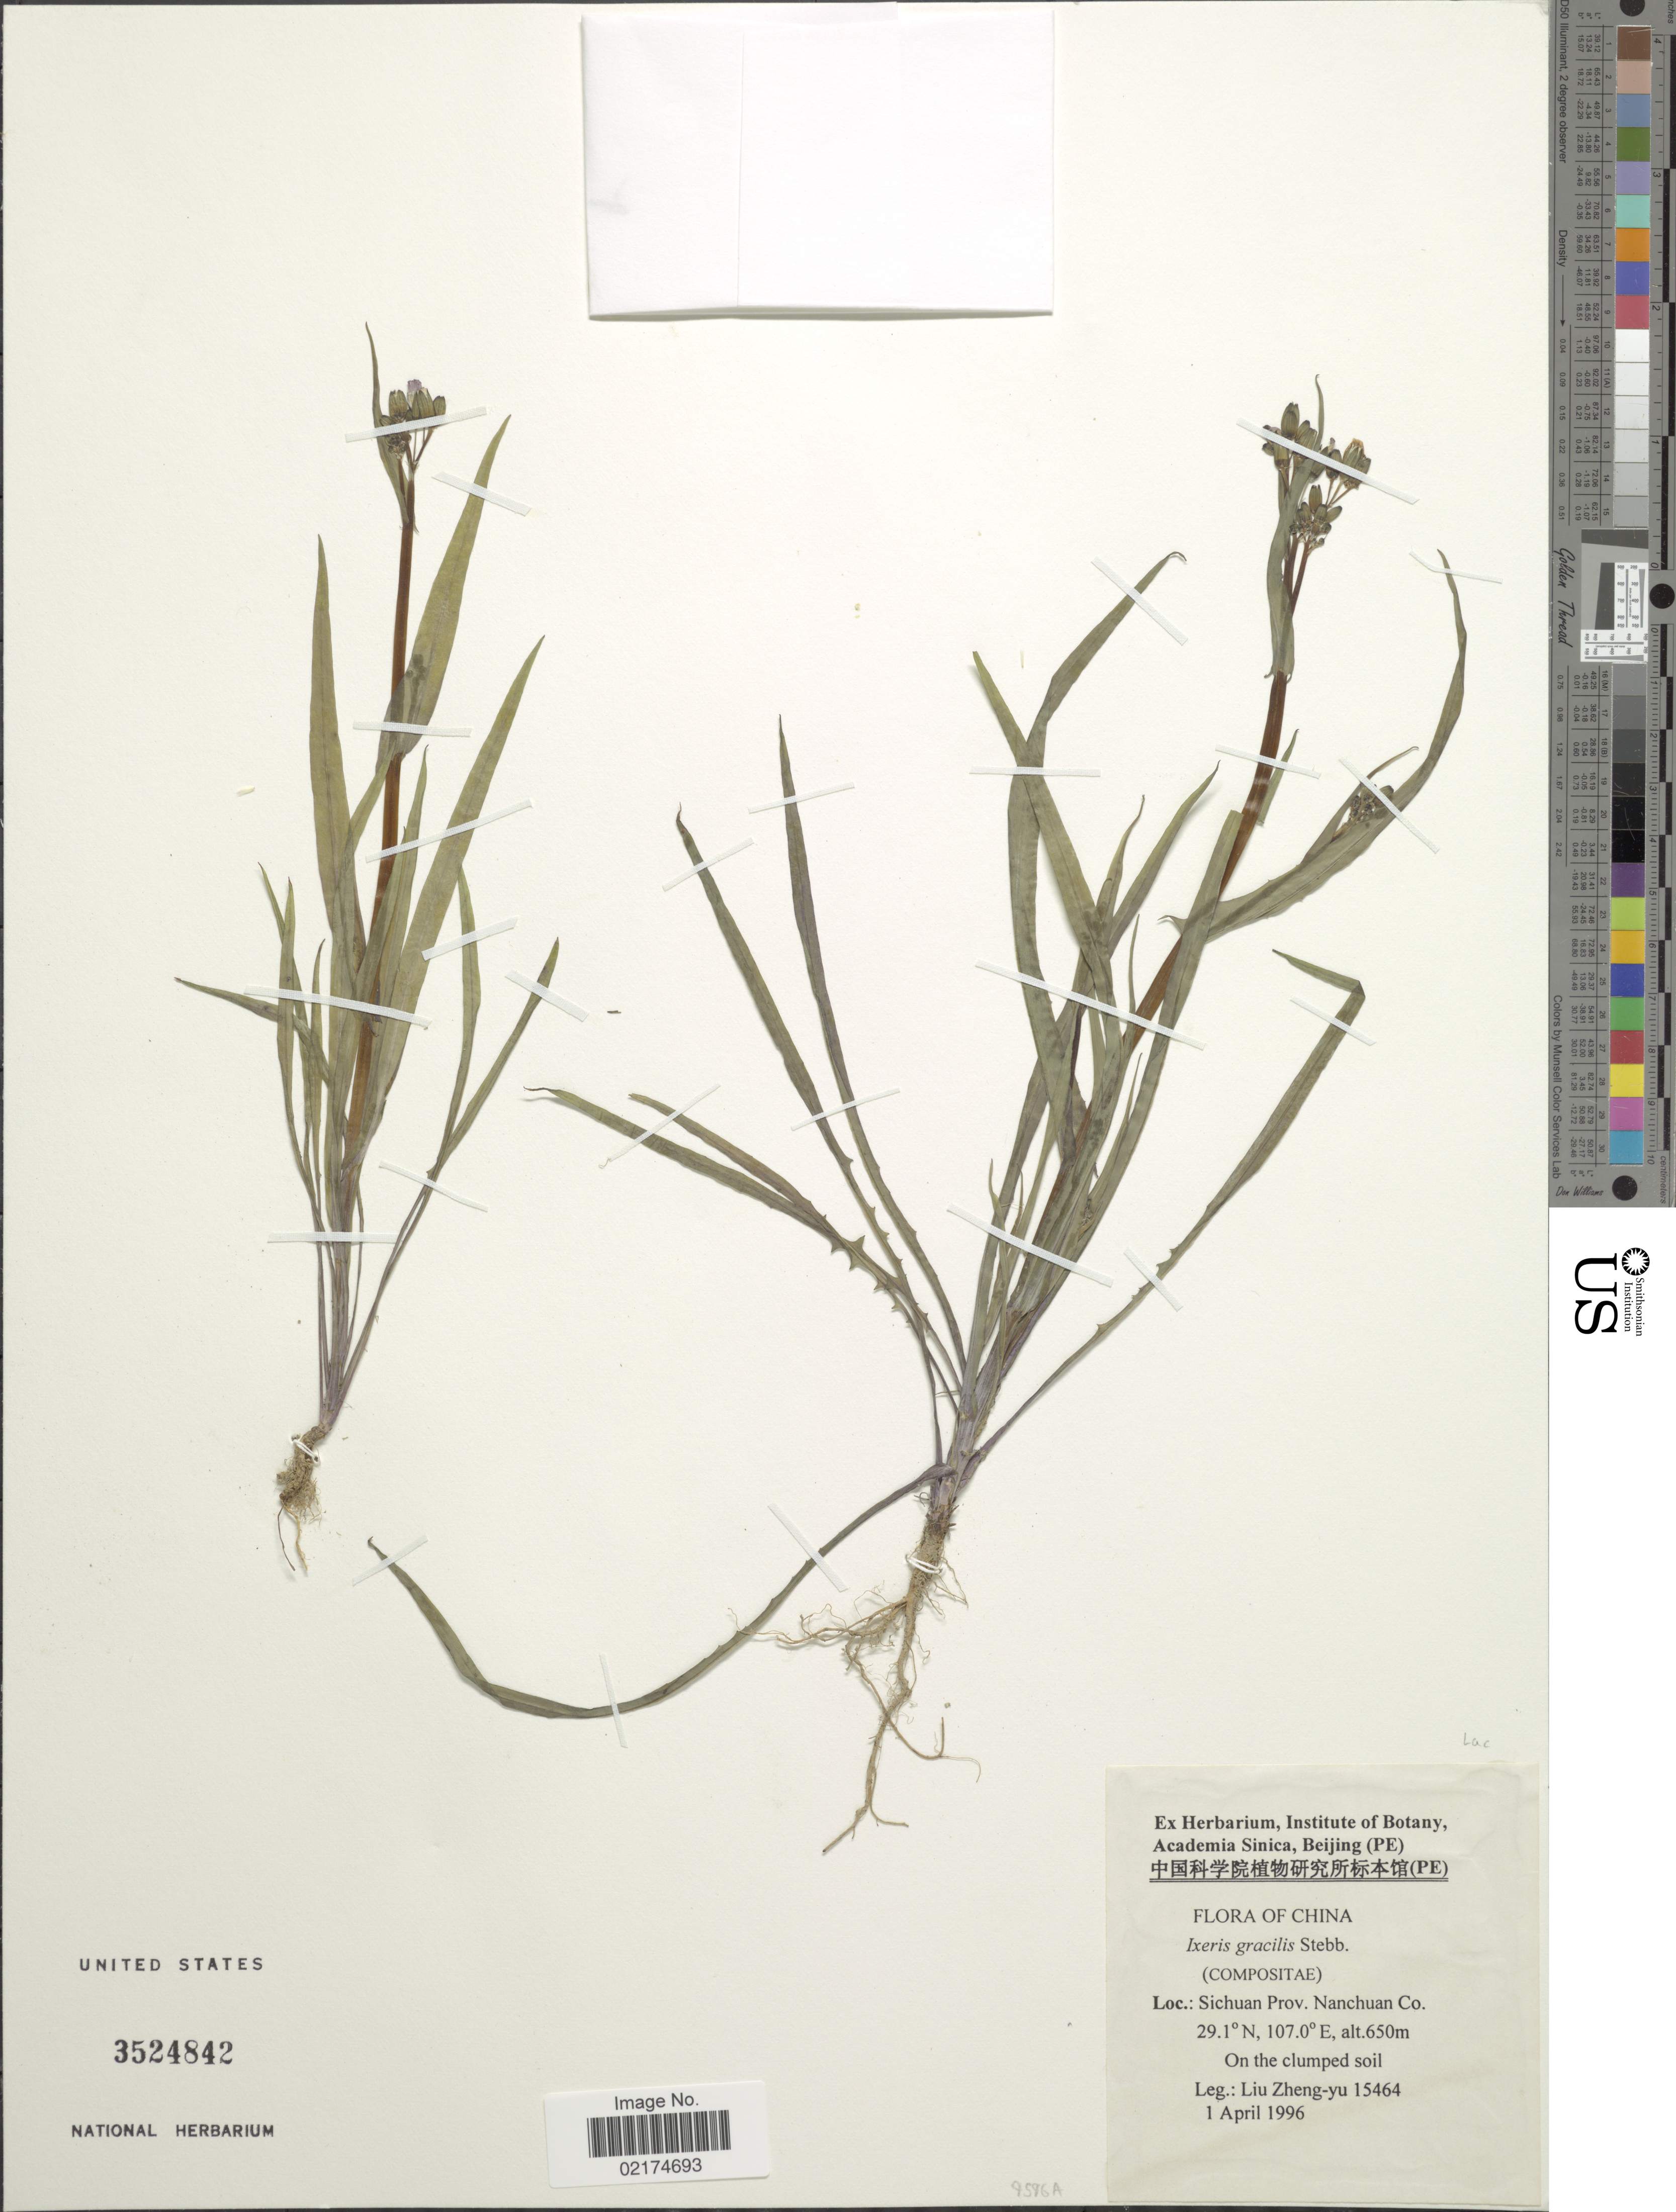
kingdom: Plantae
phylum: Tracheophyta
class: Magnoliopsida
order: Asterales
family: Asteraceae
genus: Ixeridium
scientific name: Ixeridium gracile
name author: (DC.) Pak & Kawano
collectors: L. Zheng-yu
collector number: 15464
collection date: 1996-04-01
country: China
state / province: Sichuan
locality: Nanchuan Co.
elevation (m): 650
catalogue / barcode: US 3524842